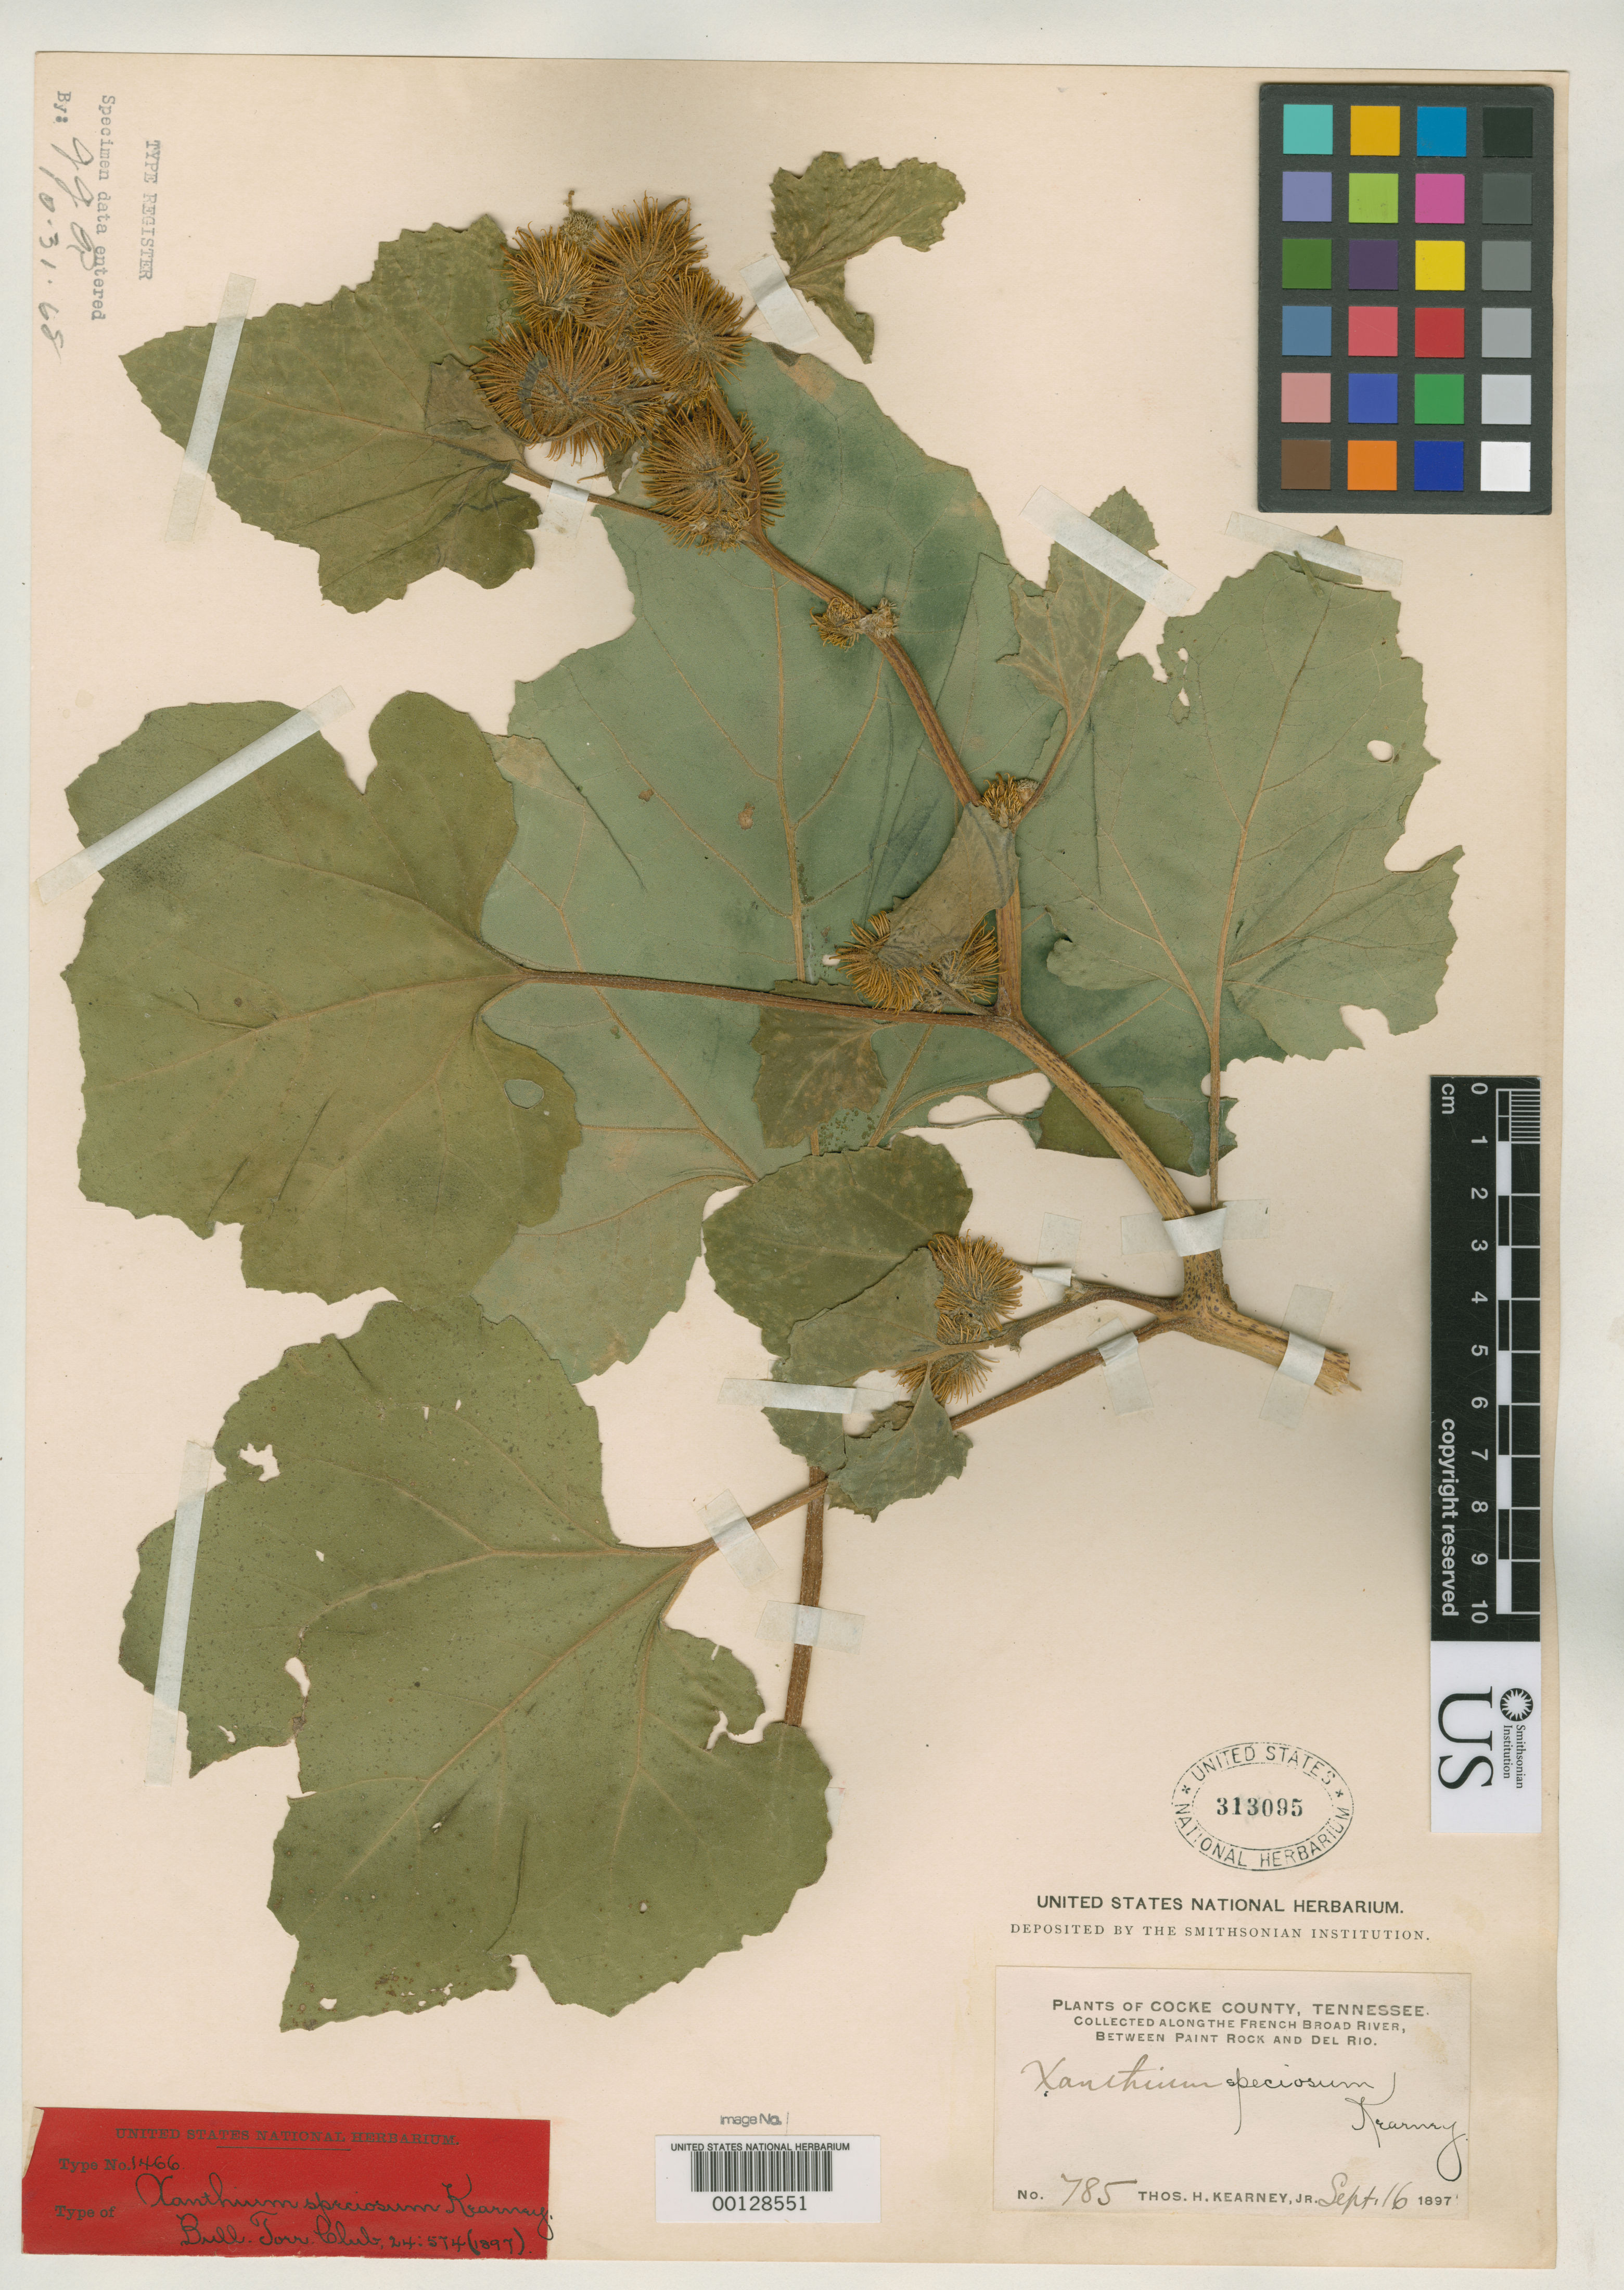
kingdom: Plantae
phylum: Tracheophyta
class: Magnoliopsida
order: Asterales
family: Asteraceae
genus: Xanthium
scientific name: Xanthium speciosum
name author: Kearney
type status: Isotype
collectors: T. H. Kearney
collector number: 785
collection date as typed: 16 Sep 1897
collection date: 1897-09-16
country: United States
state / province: Tennessee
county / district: Cocke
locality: French Broad River, near Wolf Creek Station.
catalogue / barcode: US 313095